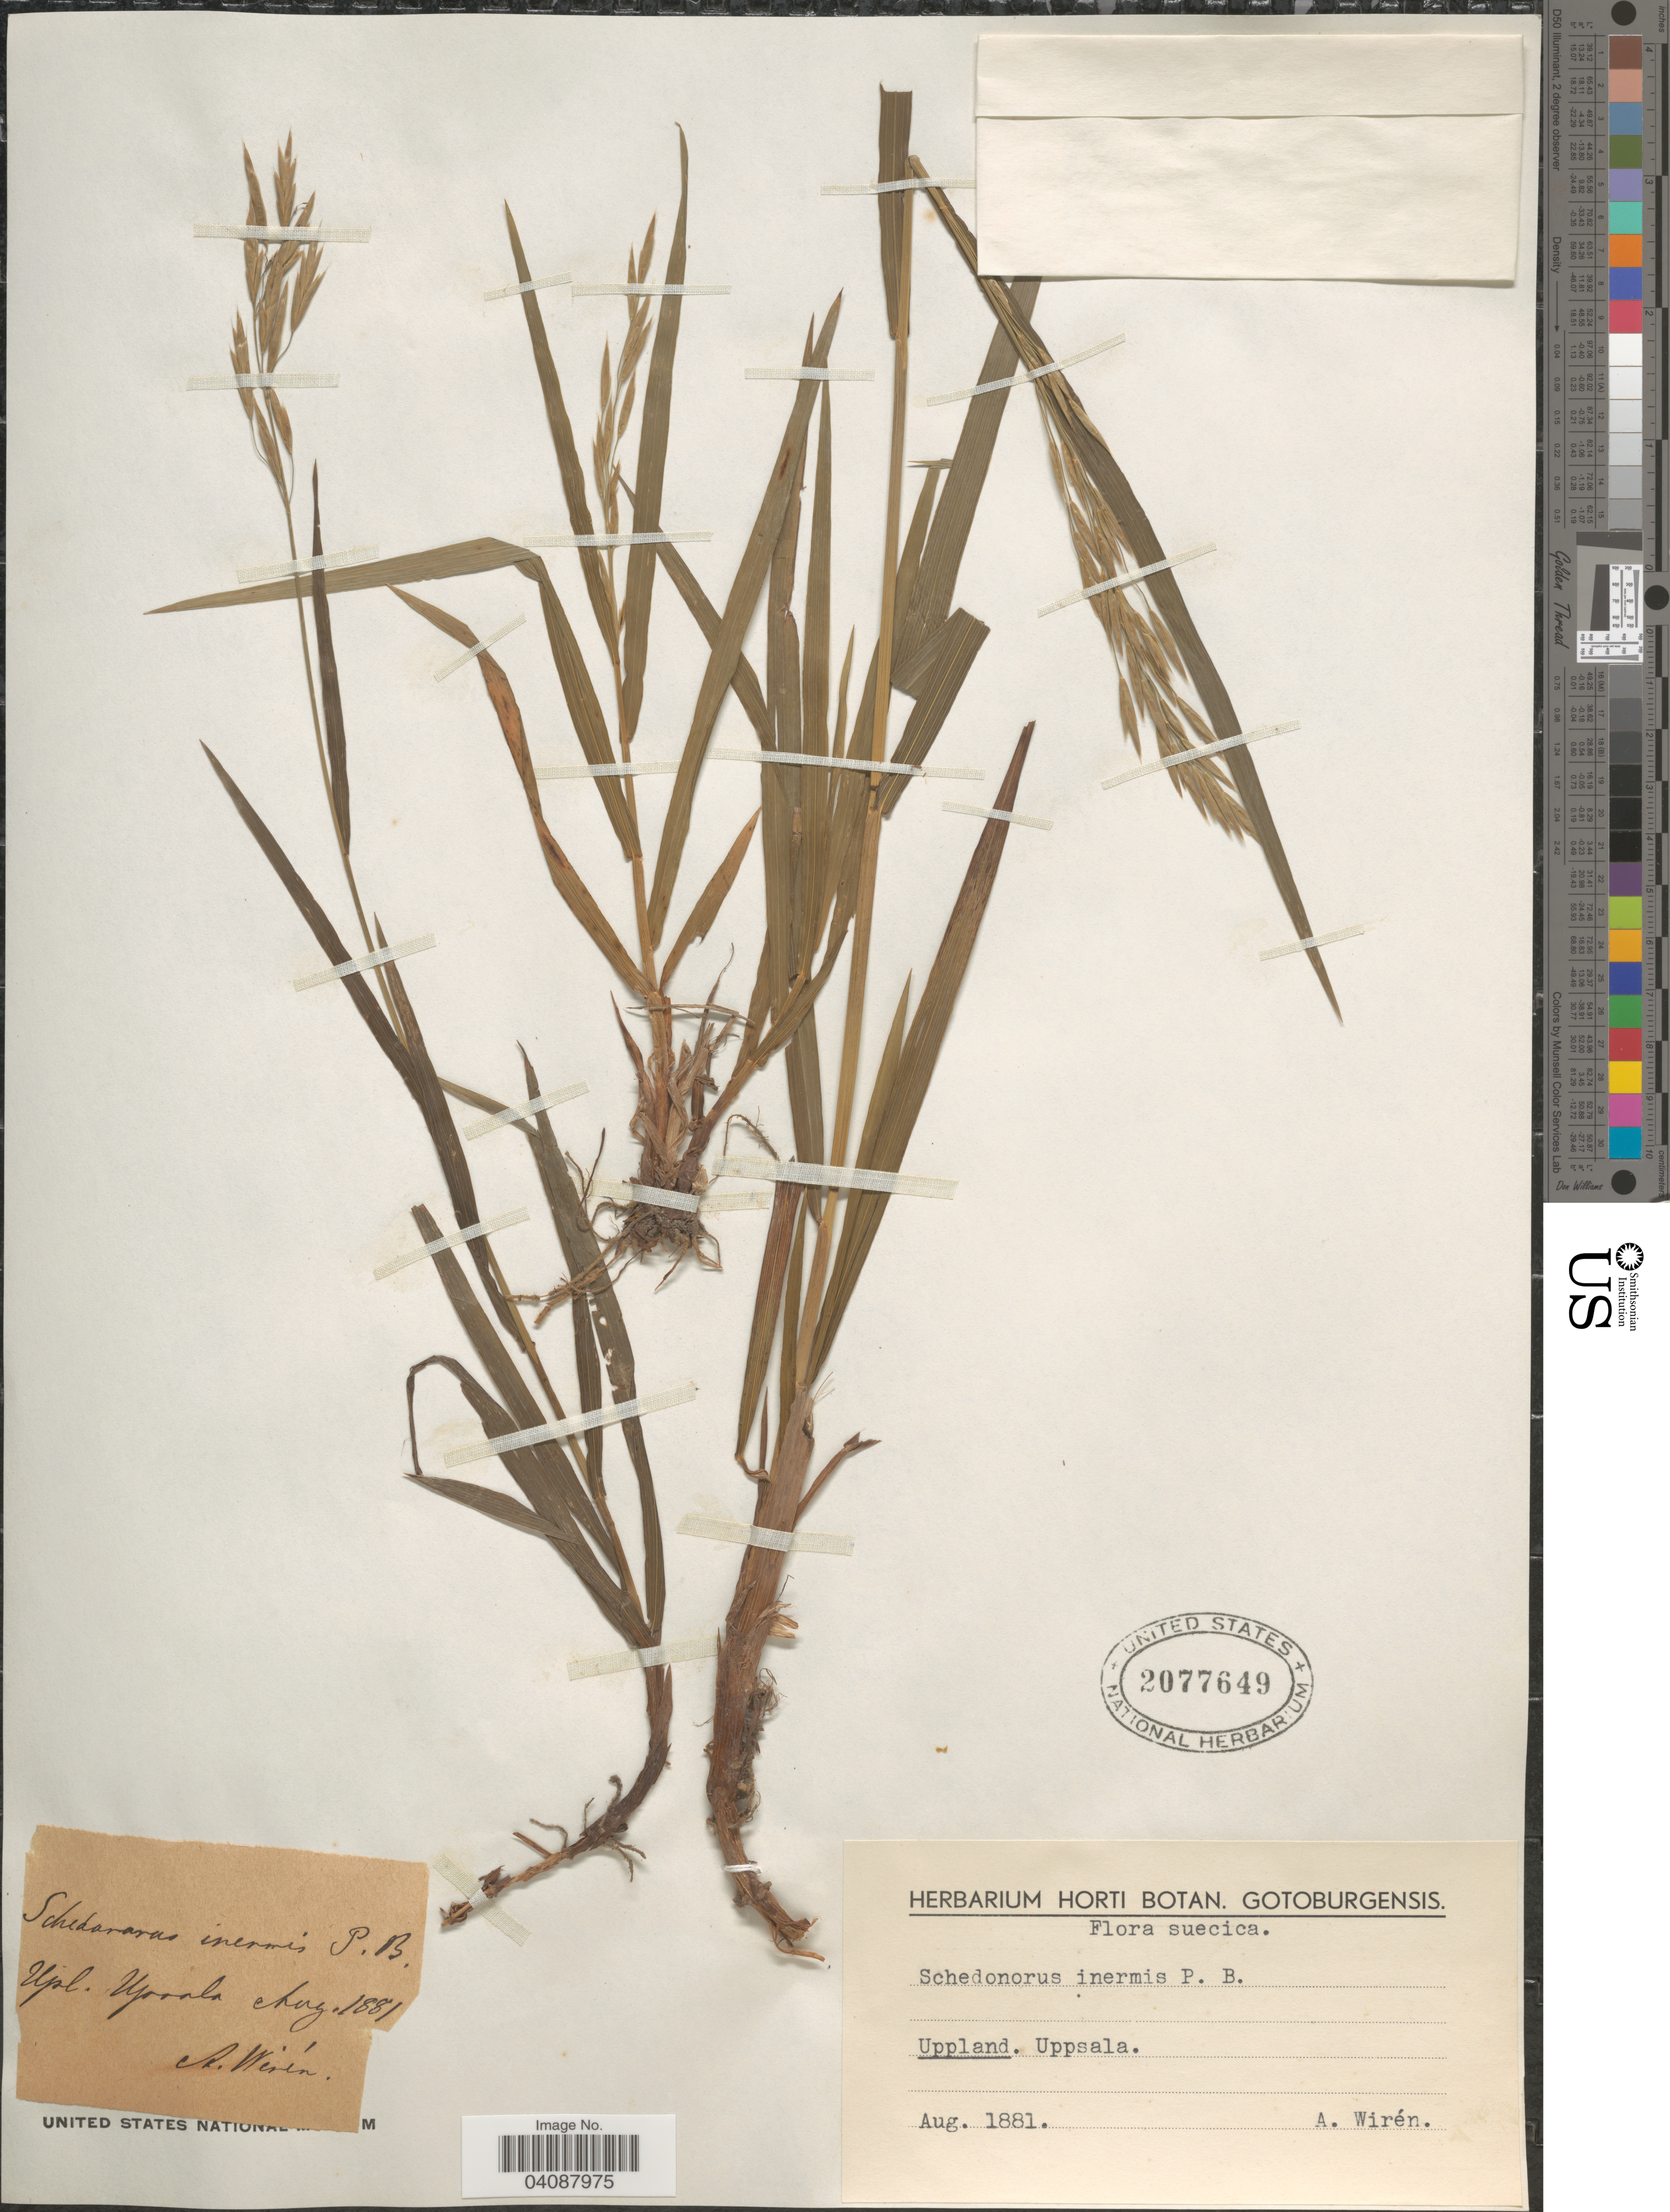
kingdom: Plantae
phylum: Tracheophyta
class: Liliopsida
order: Poales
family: Poaceae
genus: Bromus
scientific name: Bromus inermis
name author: Leyss.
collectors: A. Wirén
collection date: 1881-08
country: Sweden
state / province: Uppsala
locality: Suecica. Uppland.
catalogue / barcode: US 2077649